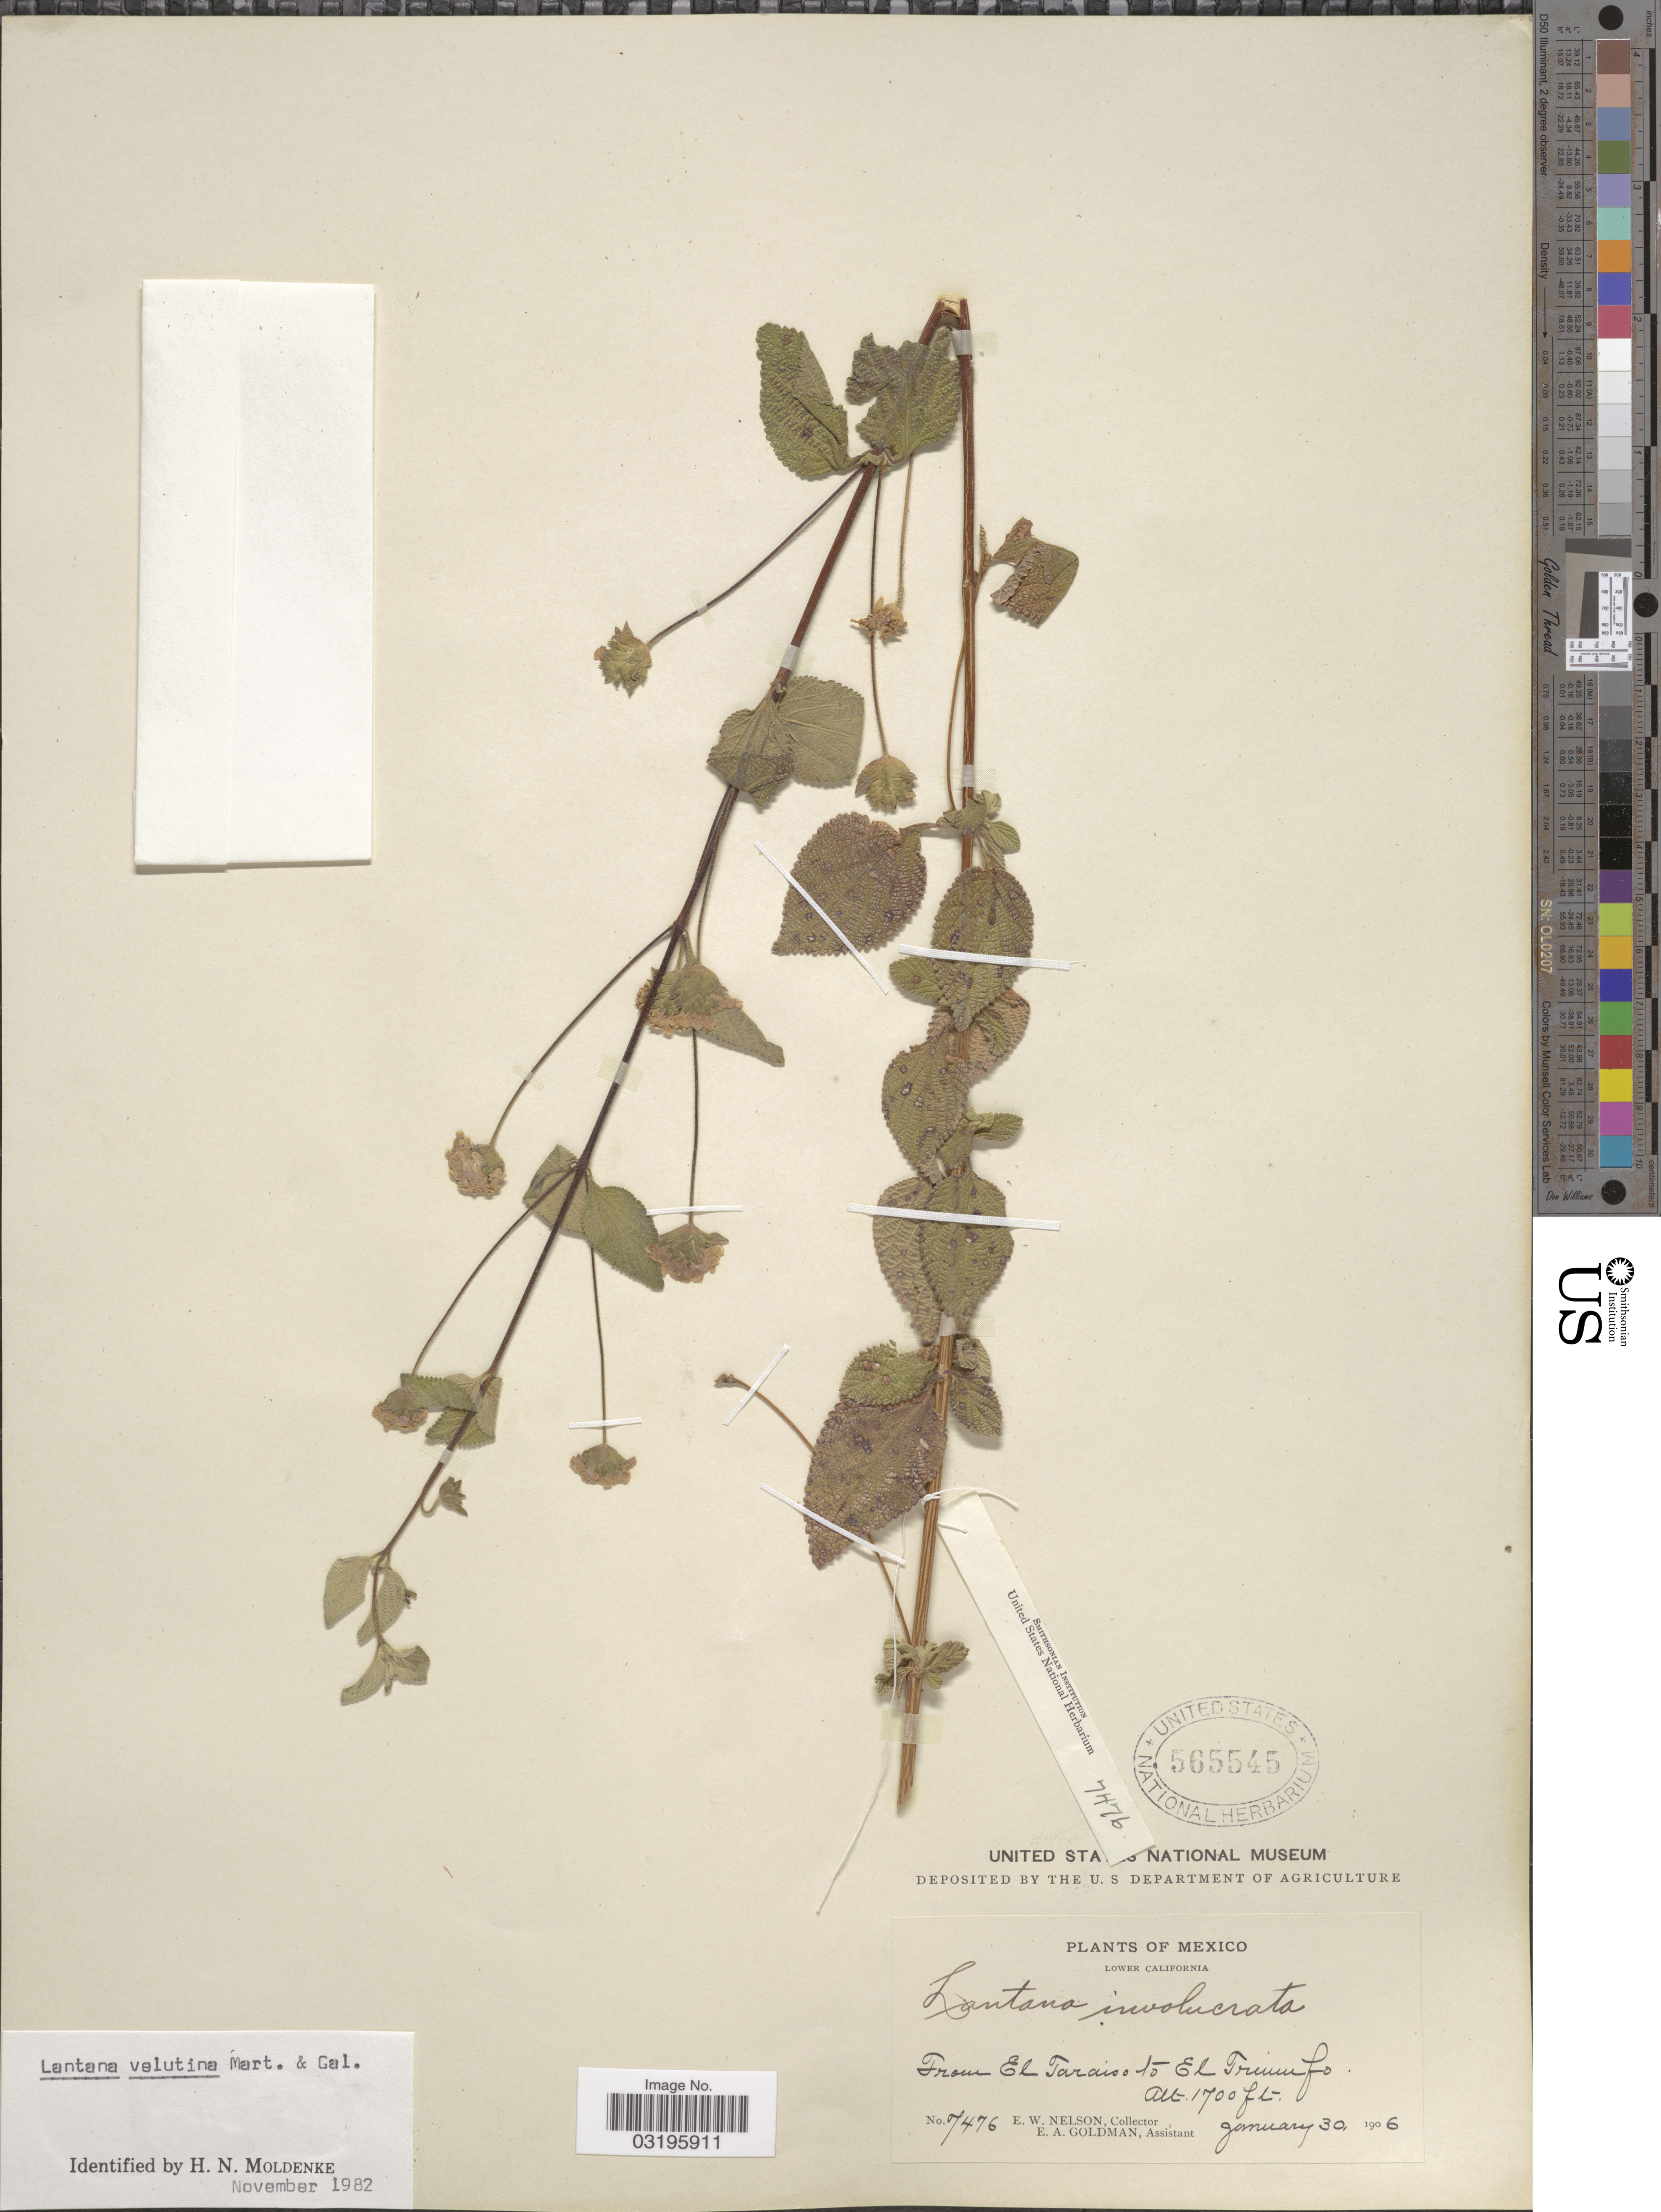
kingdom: Plantae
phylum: Tracheophyta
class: Magnoliopsida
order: Lamiales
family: Verbenaceae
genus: Lantana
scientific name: Lantana velutina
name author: M. Martens & Galeotti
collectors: E. W. Nelson & E. A. Goldman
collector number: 7476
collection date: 1906-01-30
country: Mexico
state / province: Baja California Sur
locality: Lower California. From El Taraiso to El Triunfo.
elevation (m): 518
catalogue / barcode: US 565545